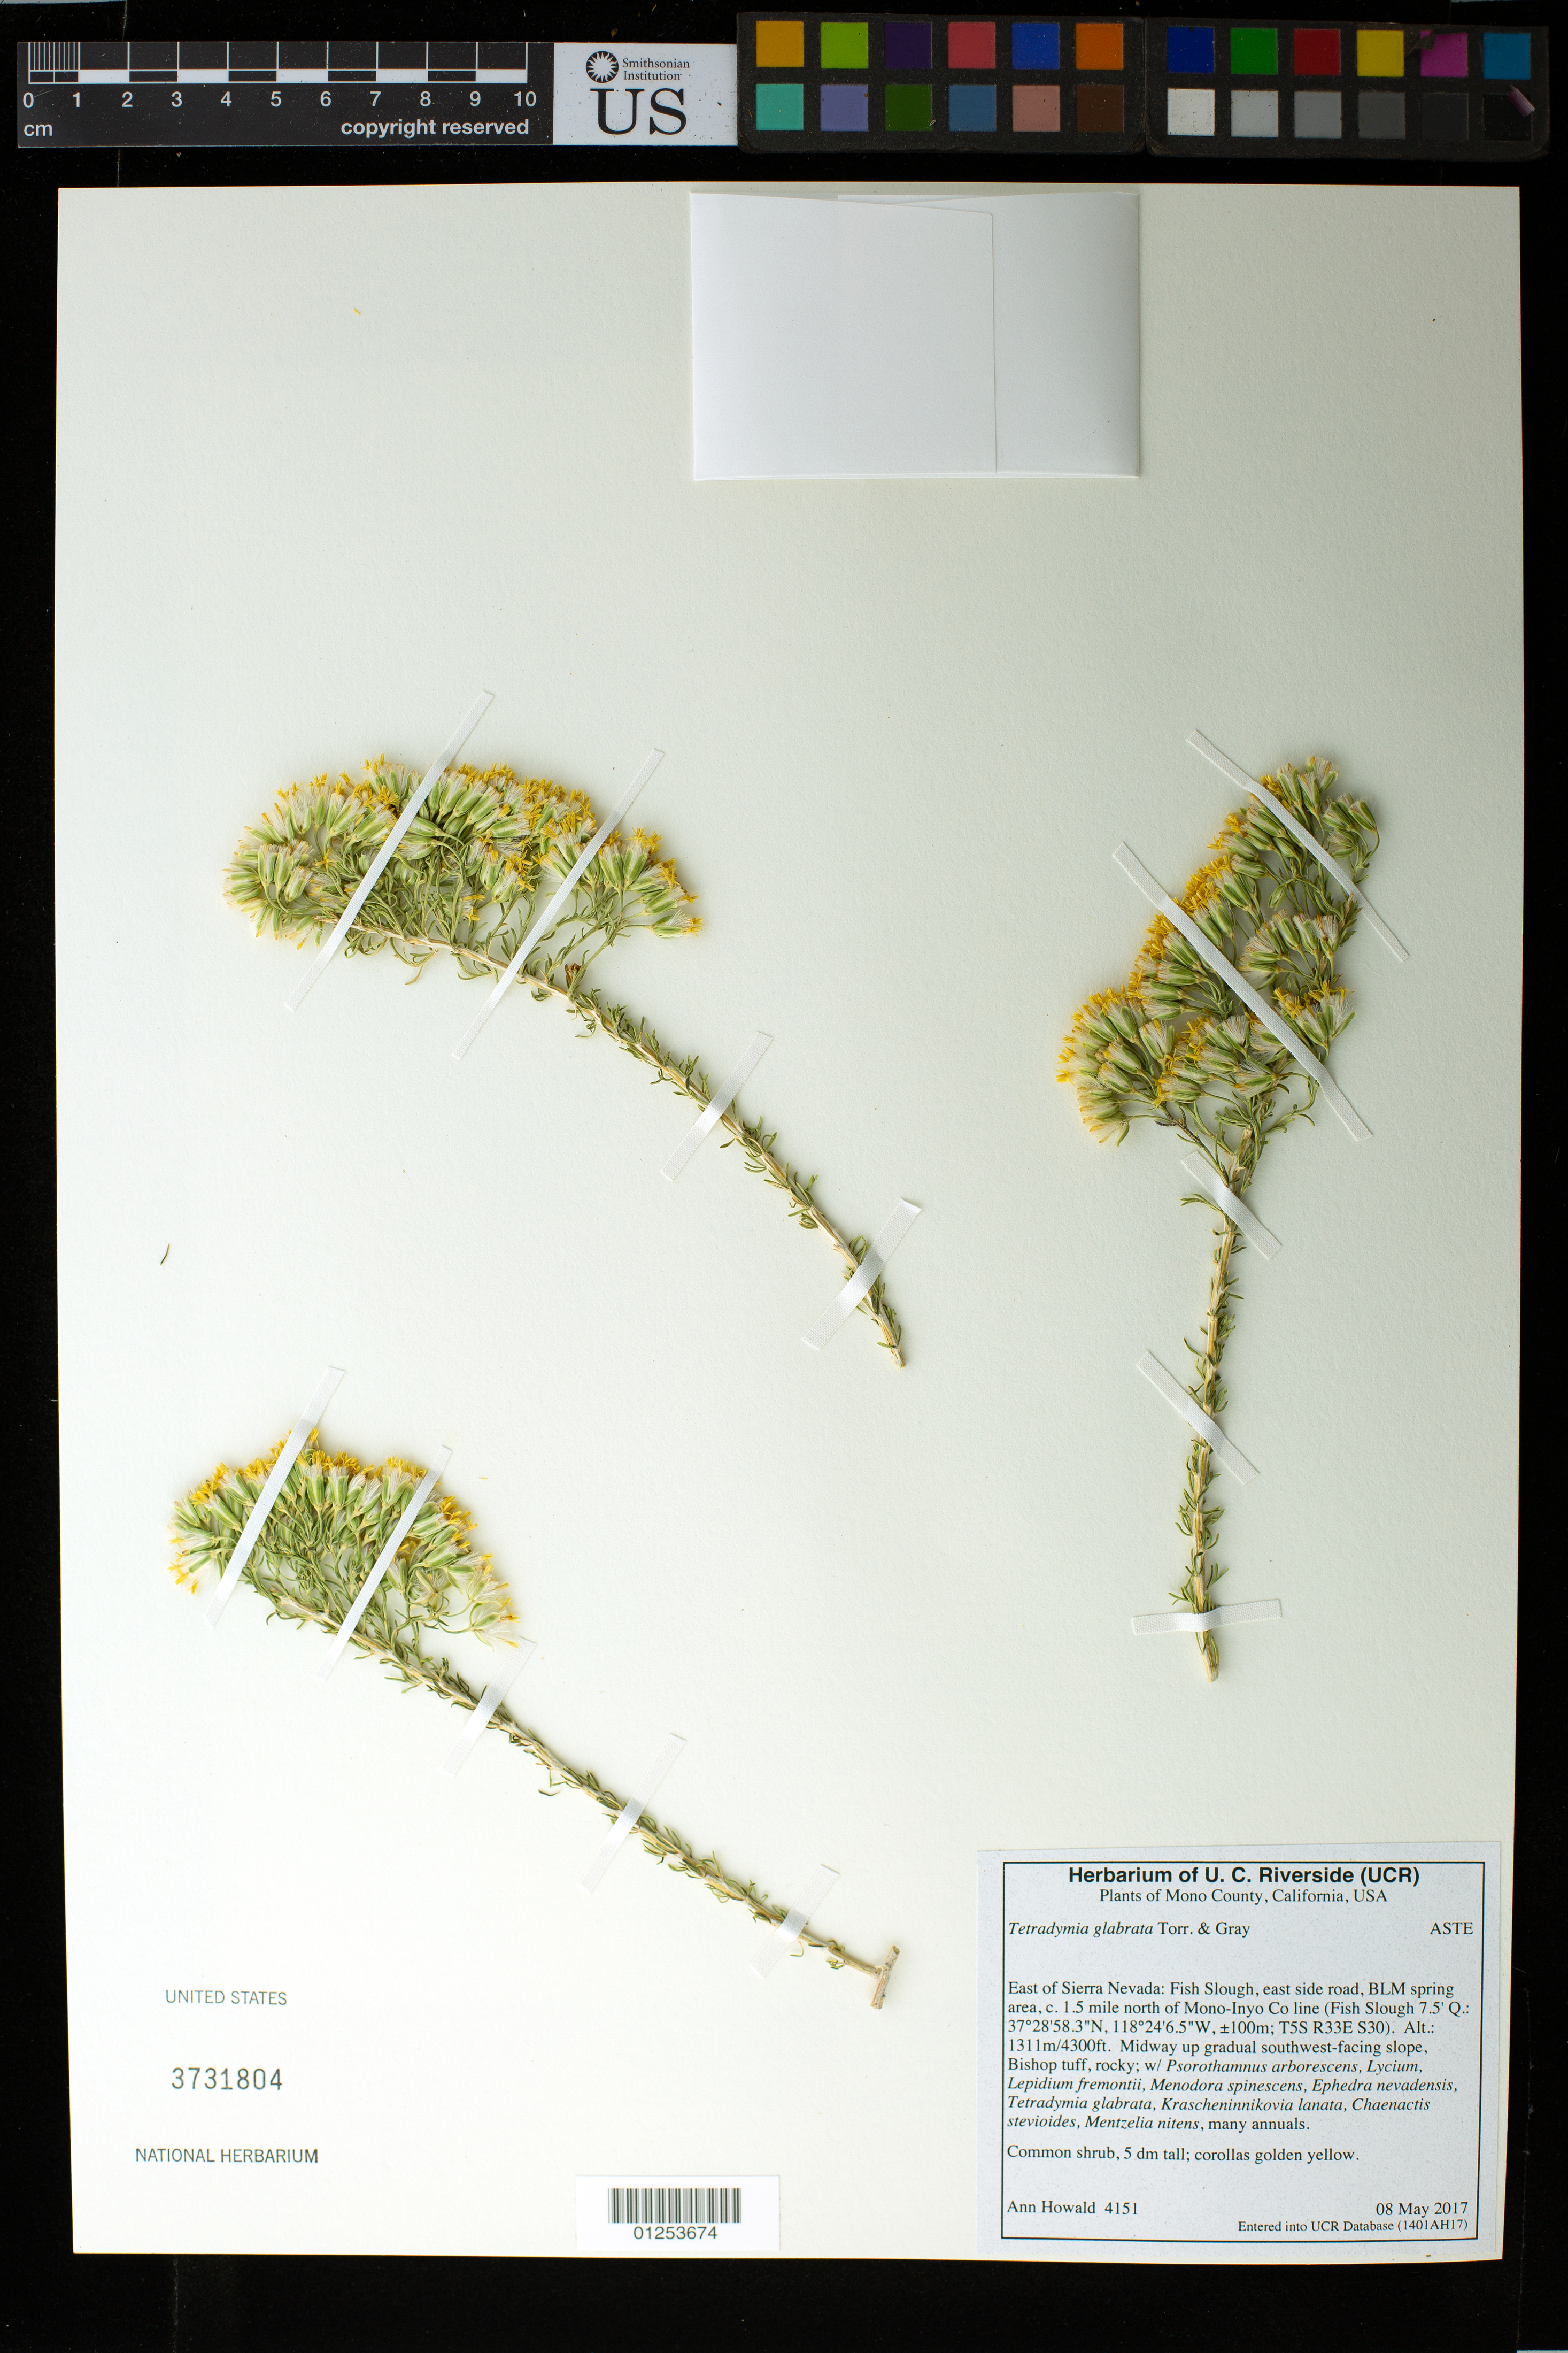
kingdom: Plantae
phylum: Tracheophyta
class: Magnoliopsida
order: Asterales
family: Asteraceae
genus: Tetradymia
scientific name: Tetradymia glabrata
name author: Torr. & A. Gray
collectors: A. Howald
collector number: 4151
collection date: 2017-05-08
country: United States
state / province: California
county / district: Mono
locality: East of Sierra Nevada: Fish Slough, east side road, BLM spring area, c.1.5 mile north of Mono-Inyo Co line (Fish Slough 7.5') T5S R33E S30. +/- 100m.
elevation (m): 1311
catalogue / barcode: US 3731804